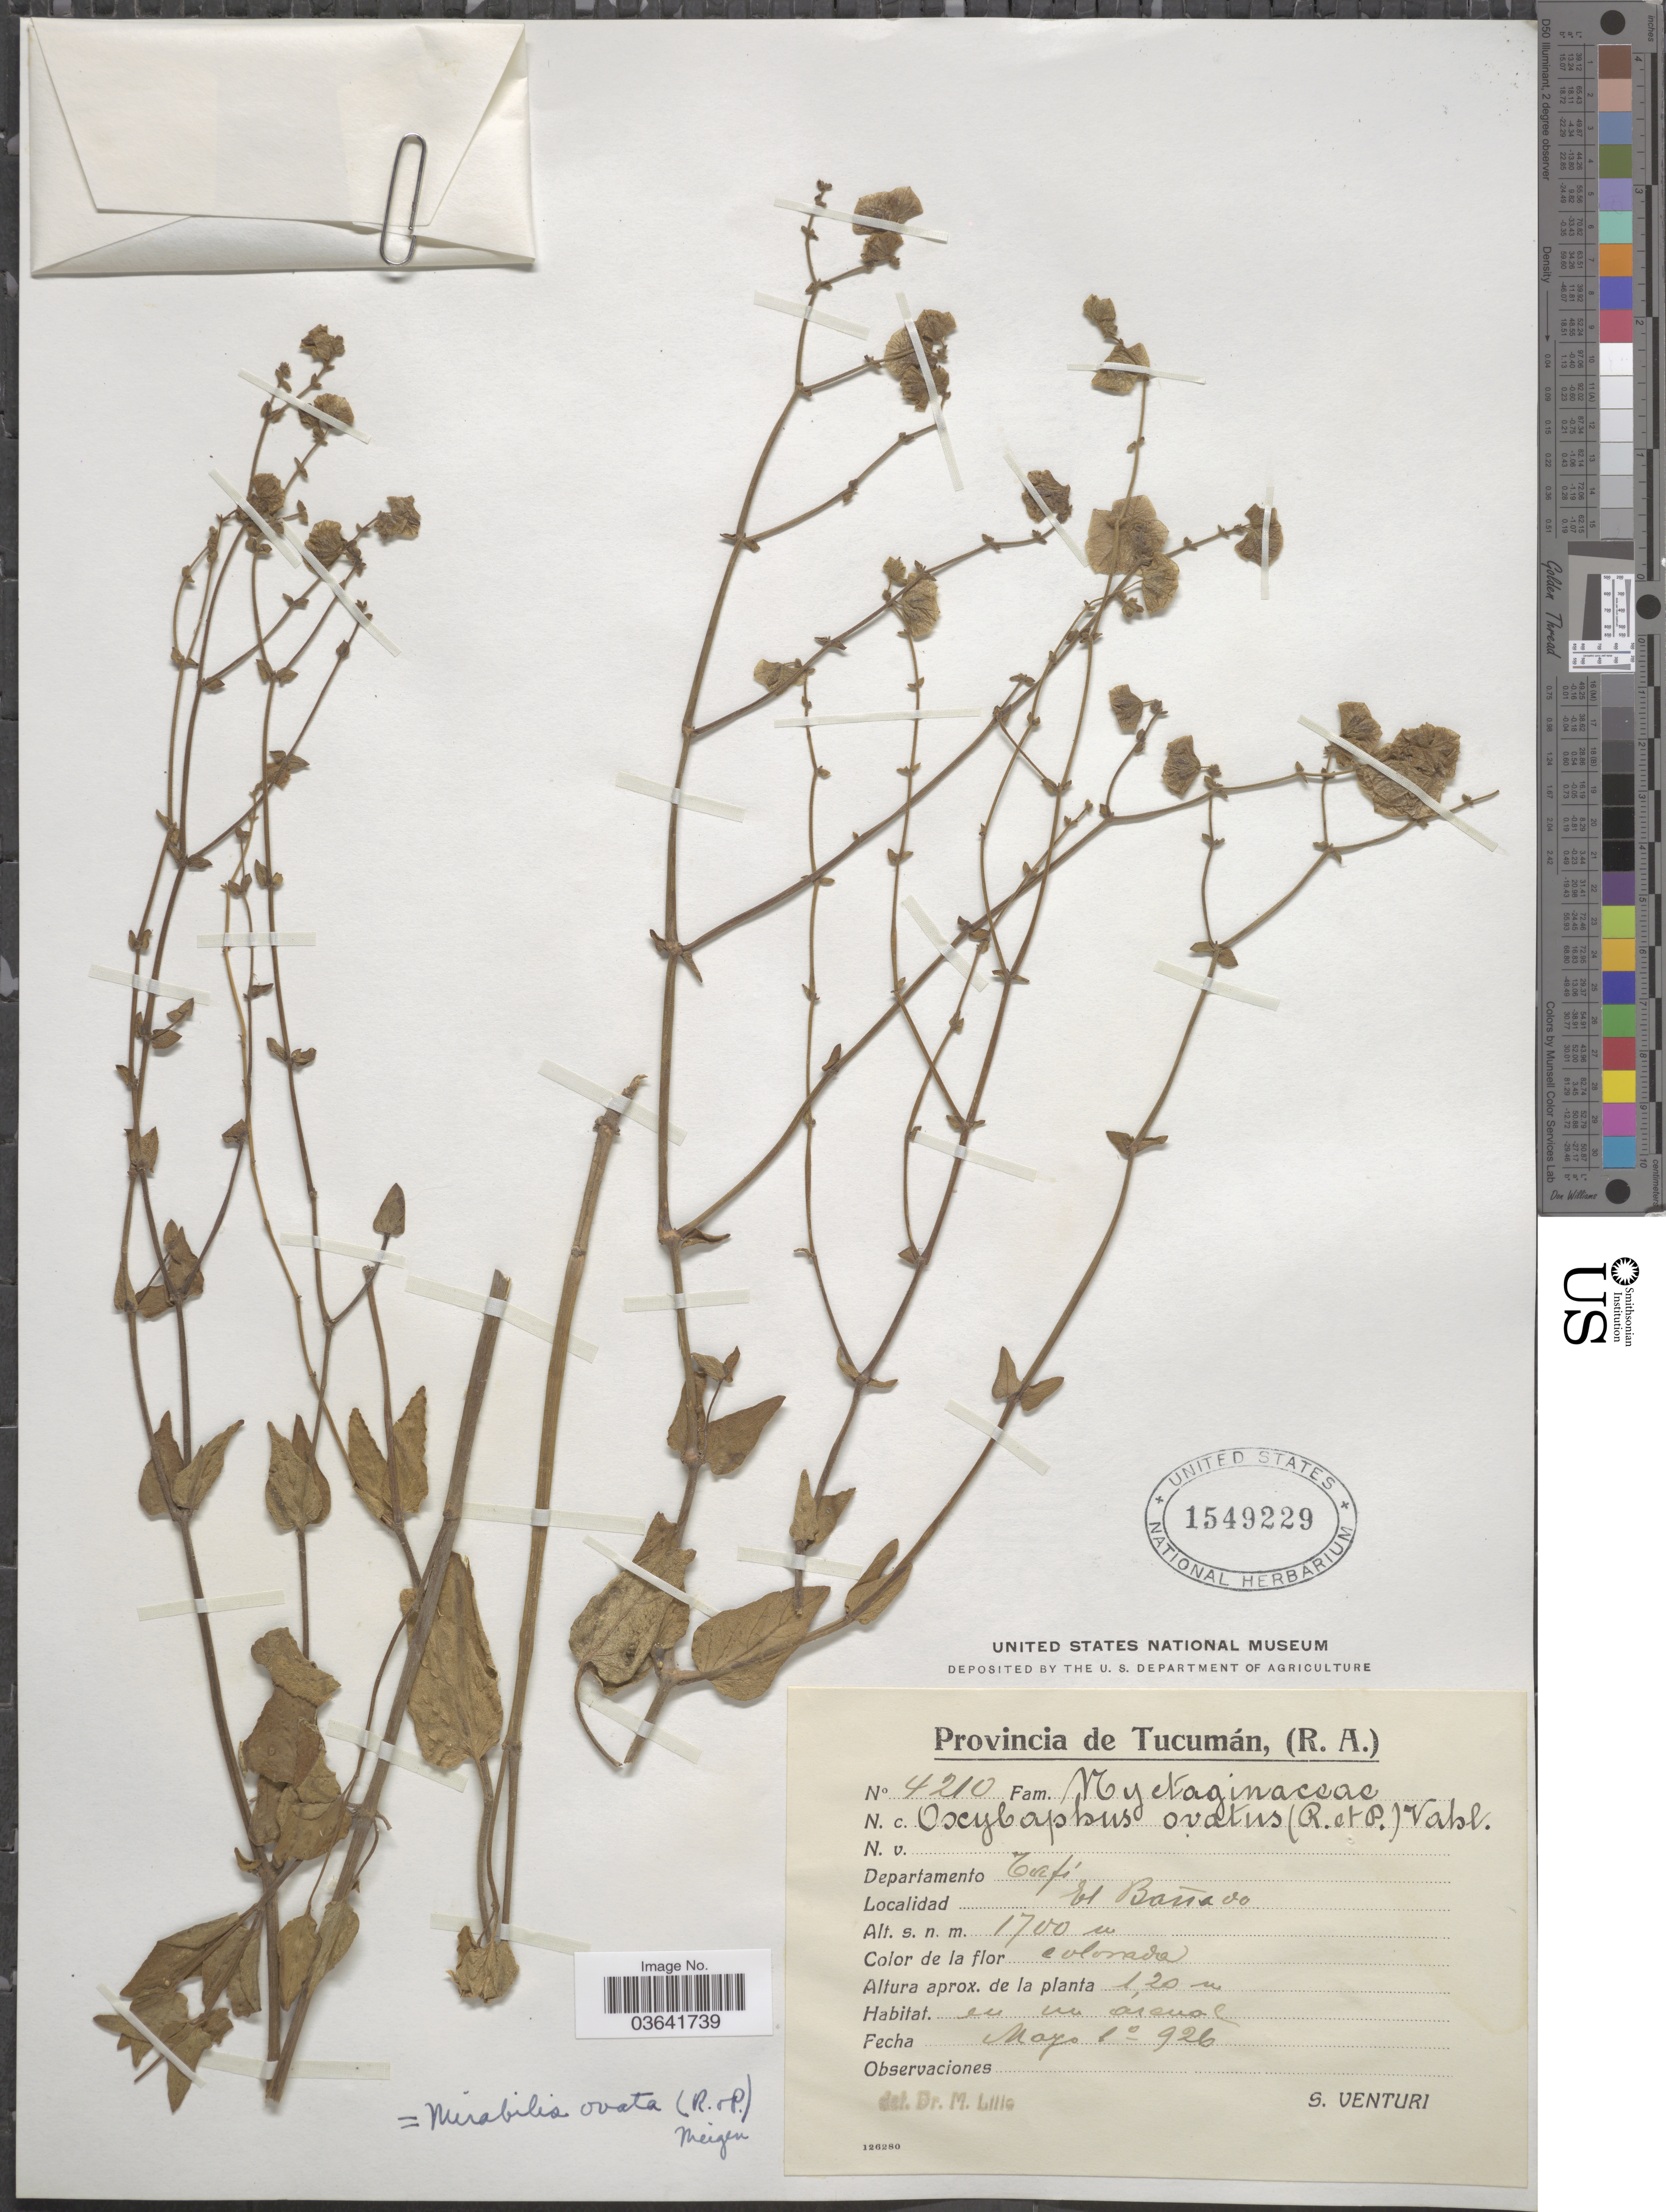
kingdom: Plantae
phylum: Tracheophyta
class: Magnoliopsida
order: Caryophyllales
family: Nyctaginaceae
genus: Mirabilis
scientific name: Mirabilis ovata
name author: (Ruiz & Pav.) Meigen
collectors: S. Venturi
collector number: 4210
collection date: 1926-05-01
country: Argentina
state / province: Tucuman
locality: Departamento Tafi, El Bañado.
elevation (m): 1700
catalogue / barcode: US 1549229